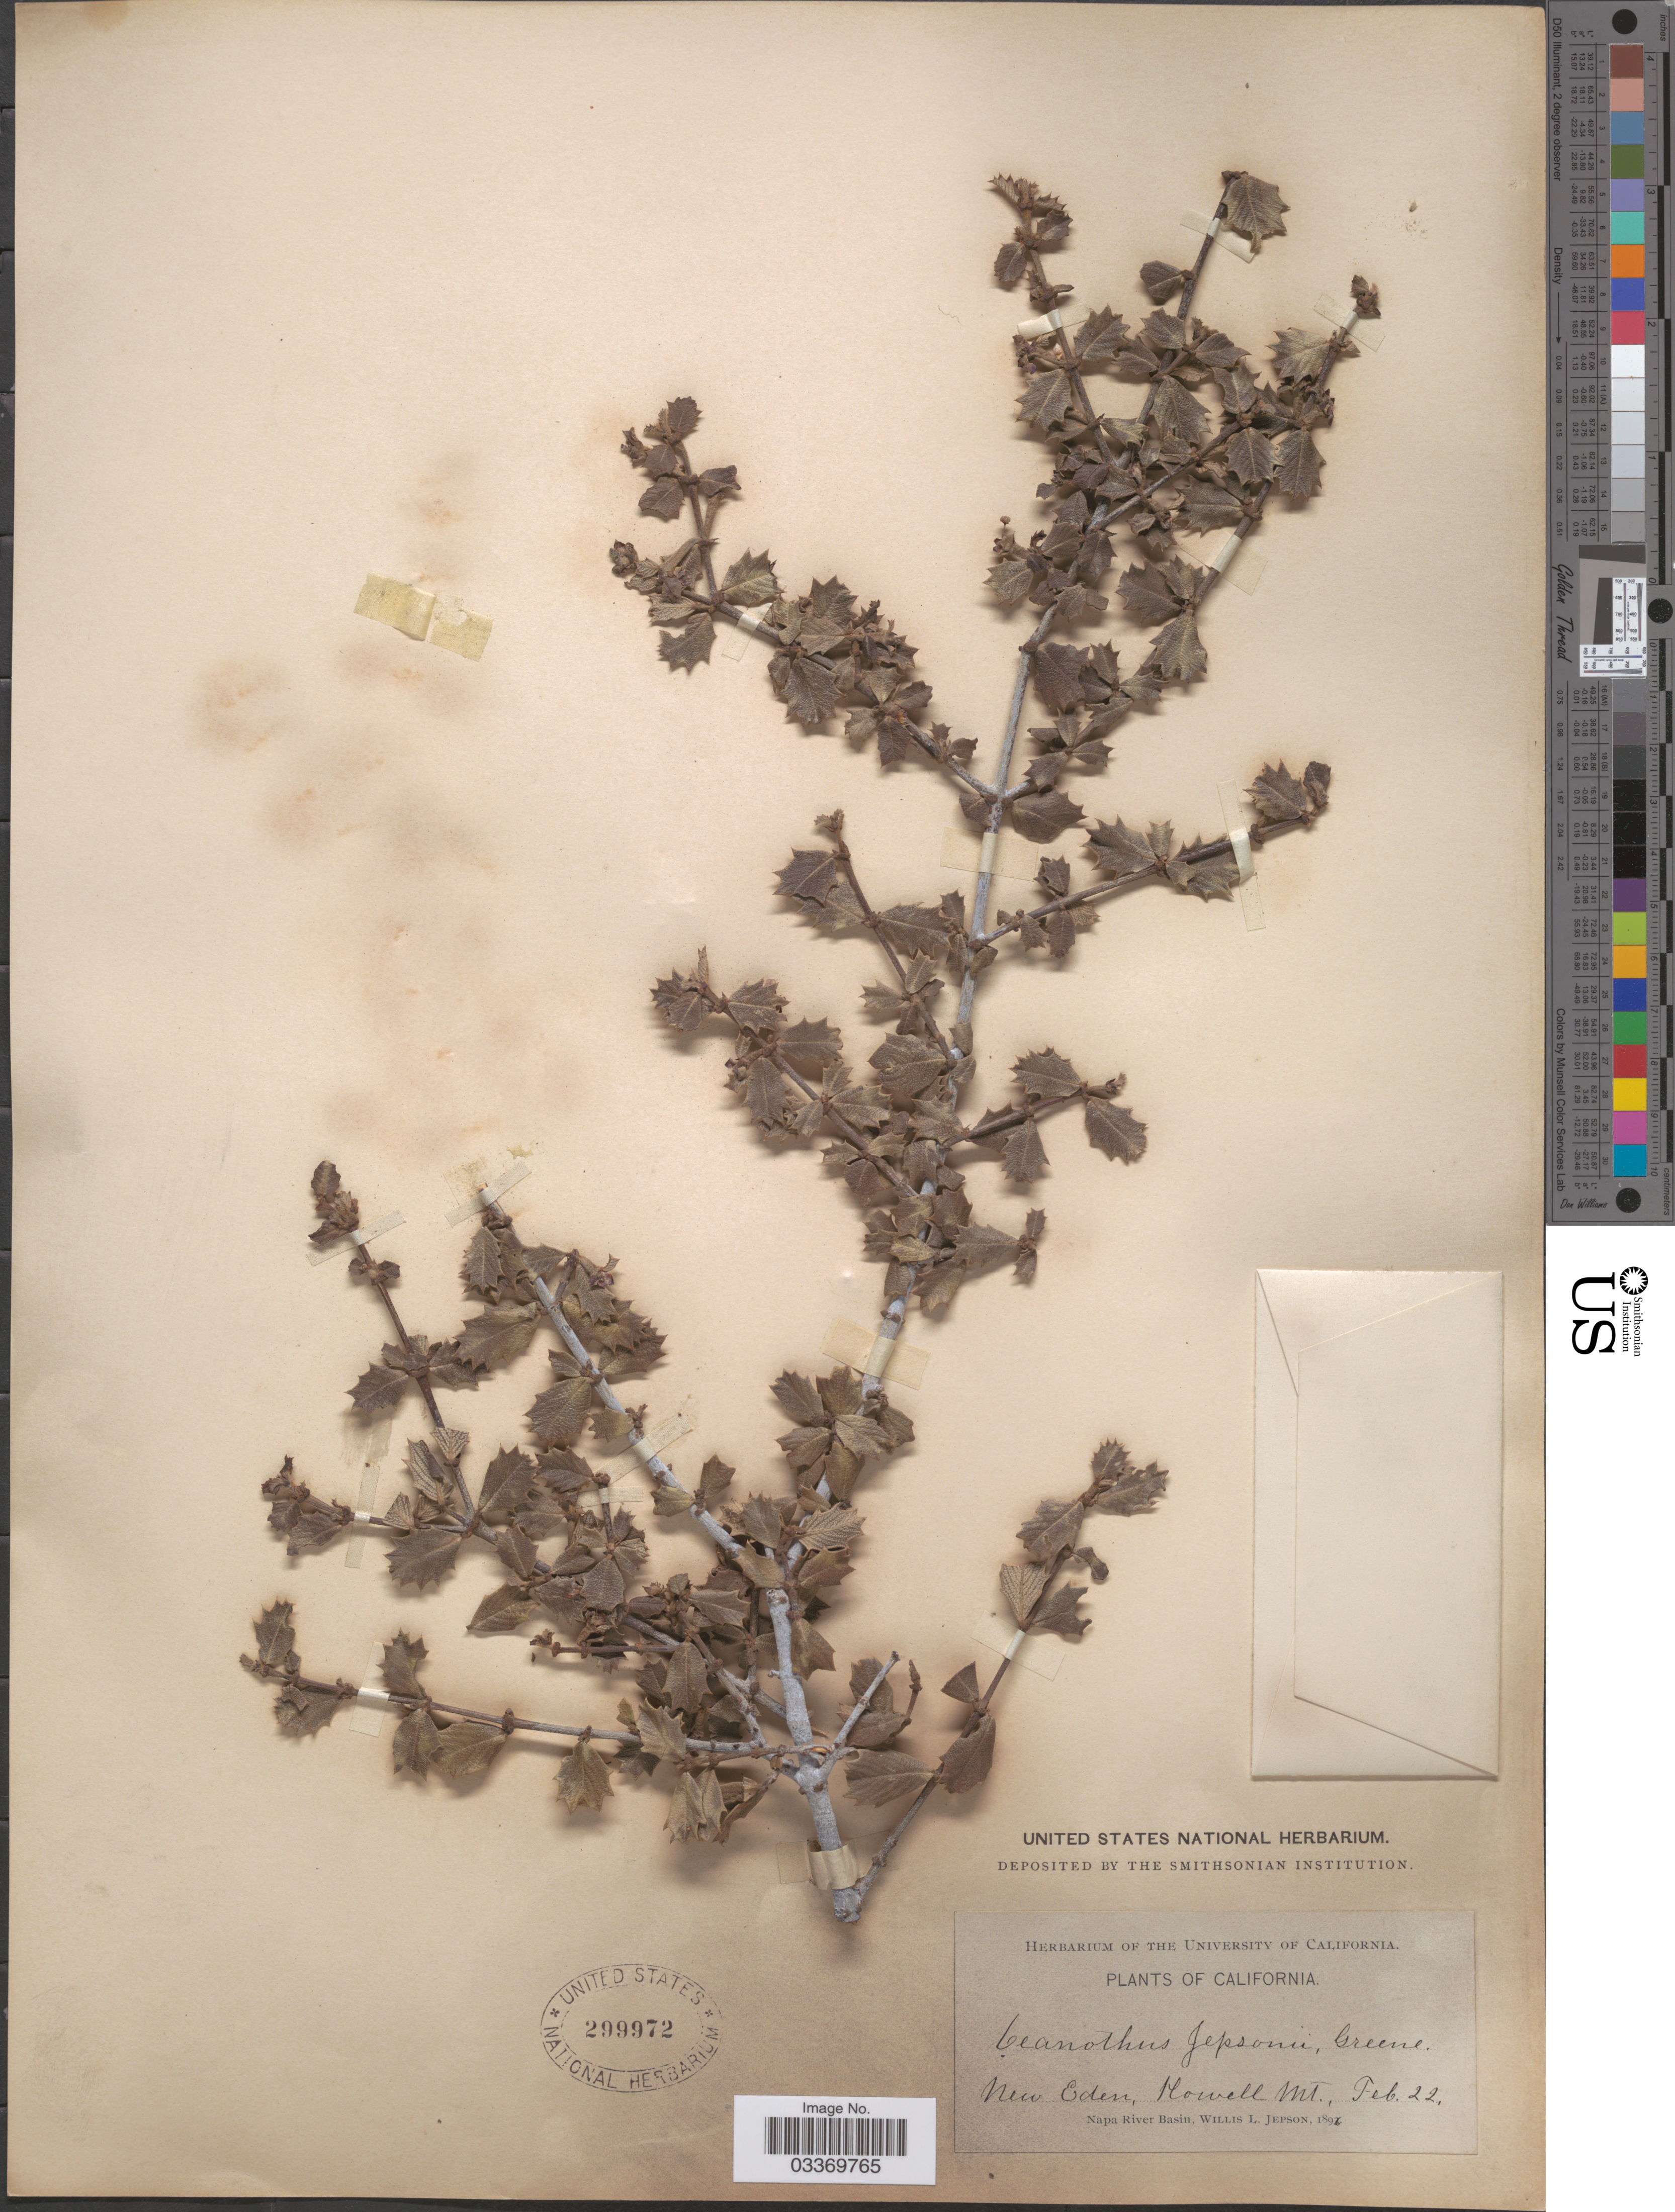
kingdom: Plantae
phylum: Tracheophyta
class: Magnoliopsida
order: Rosales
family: Rhamnaceae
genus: Ceanothus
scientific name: Ceanothus jepsonii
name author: Greene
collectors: W. L. Jepson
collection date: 1896-02-22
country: United States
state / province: California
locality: New Eden, Howell Mt. Napa River Basin.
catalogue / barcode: US 299972